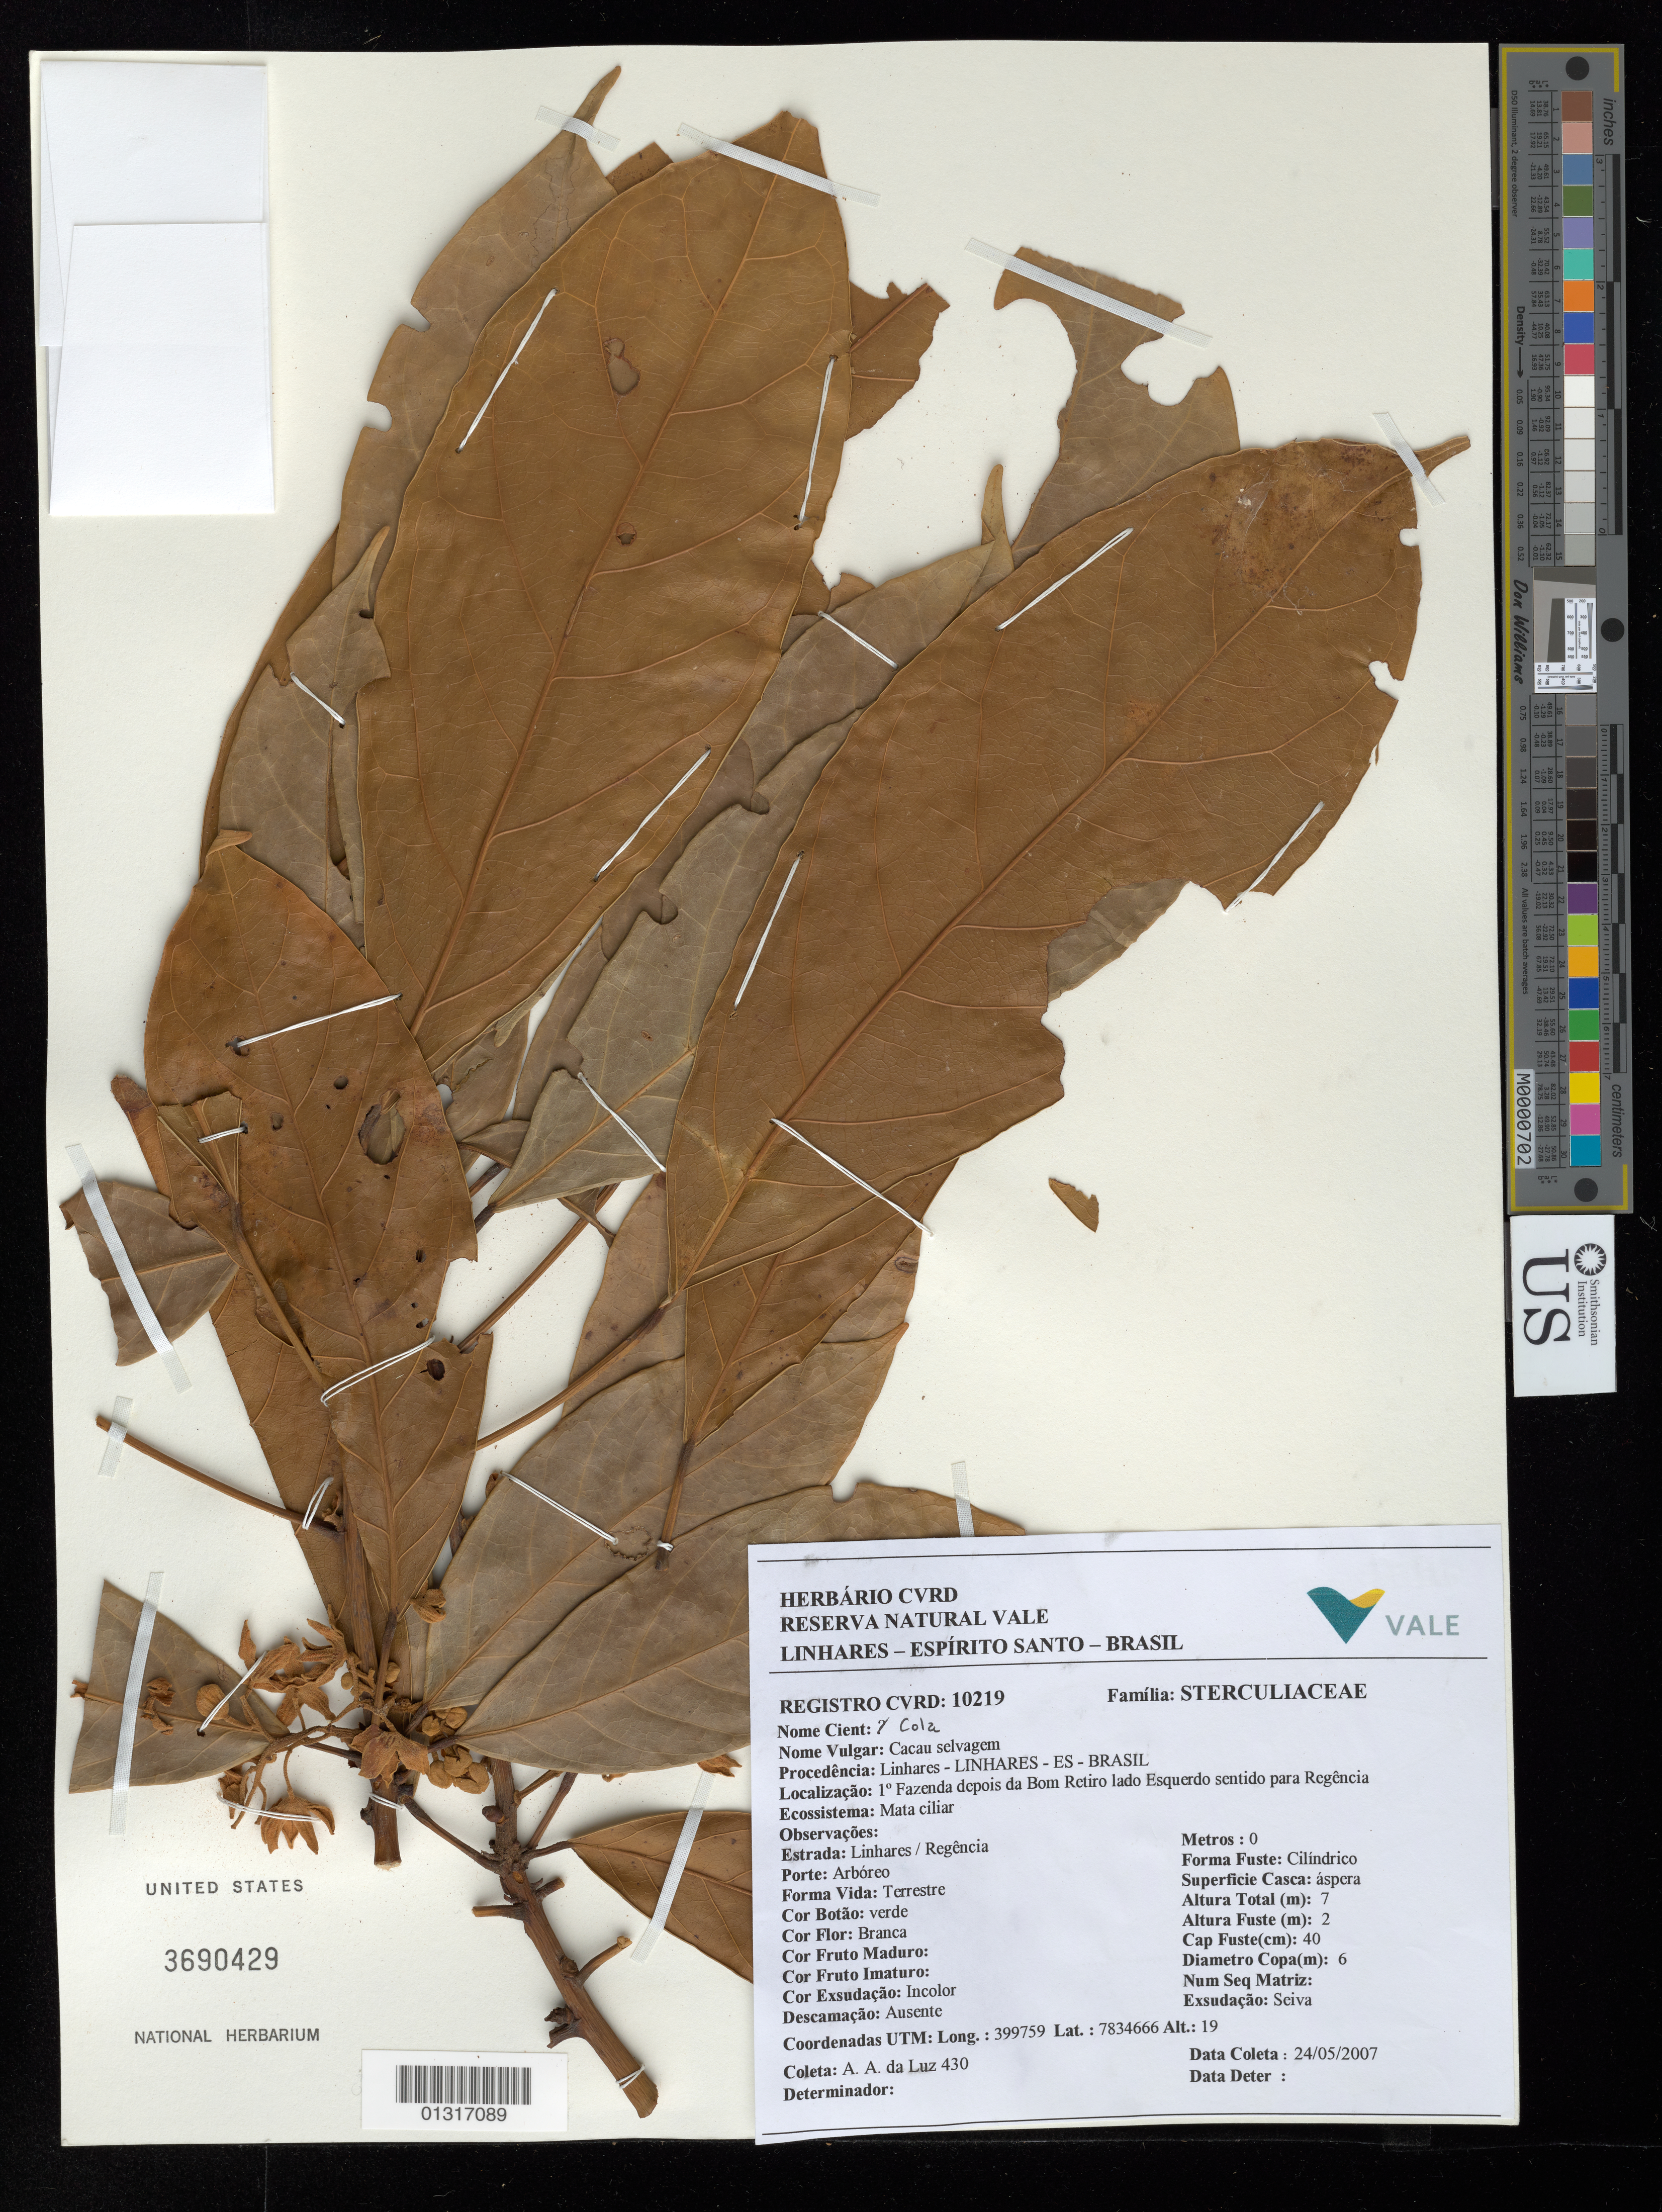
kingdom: Plantae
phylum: Tracheophyta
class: Magnoliopsida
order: Malvales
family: Malvaceae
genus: Cola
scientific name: Cola sp.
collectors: A. Luz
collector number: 430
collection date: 2007-05-24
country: Brazil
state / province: Espirito Santo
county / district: Linhares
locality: Fazenda depois da Bom Retiro lado Esquerdo sentido para Regencia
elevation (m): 19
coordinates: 7834666, 399759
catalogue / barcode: US 3690429